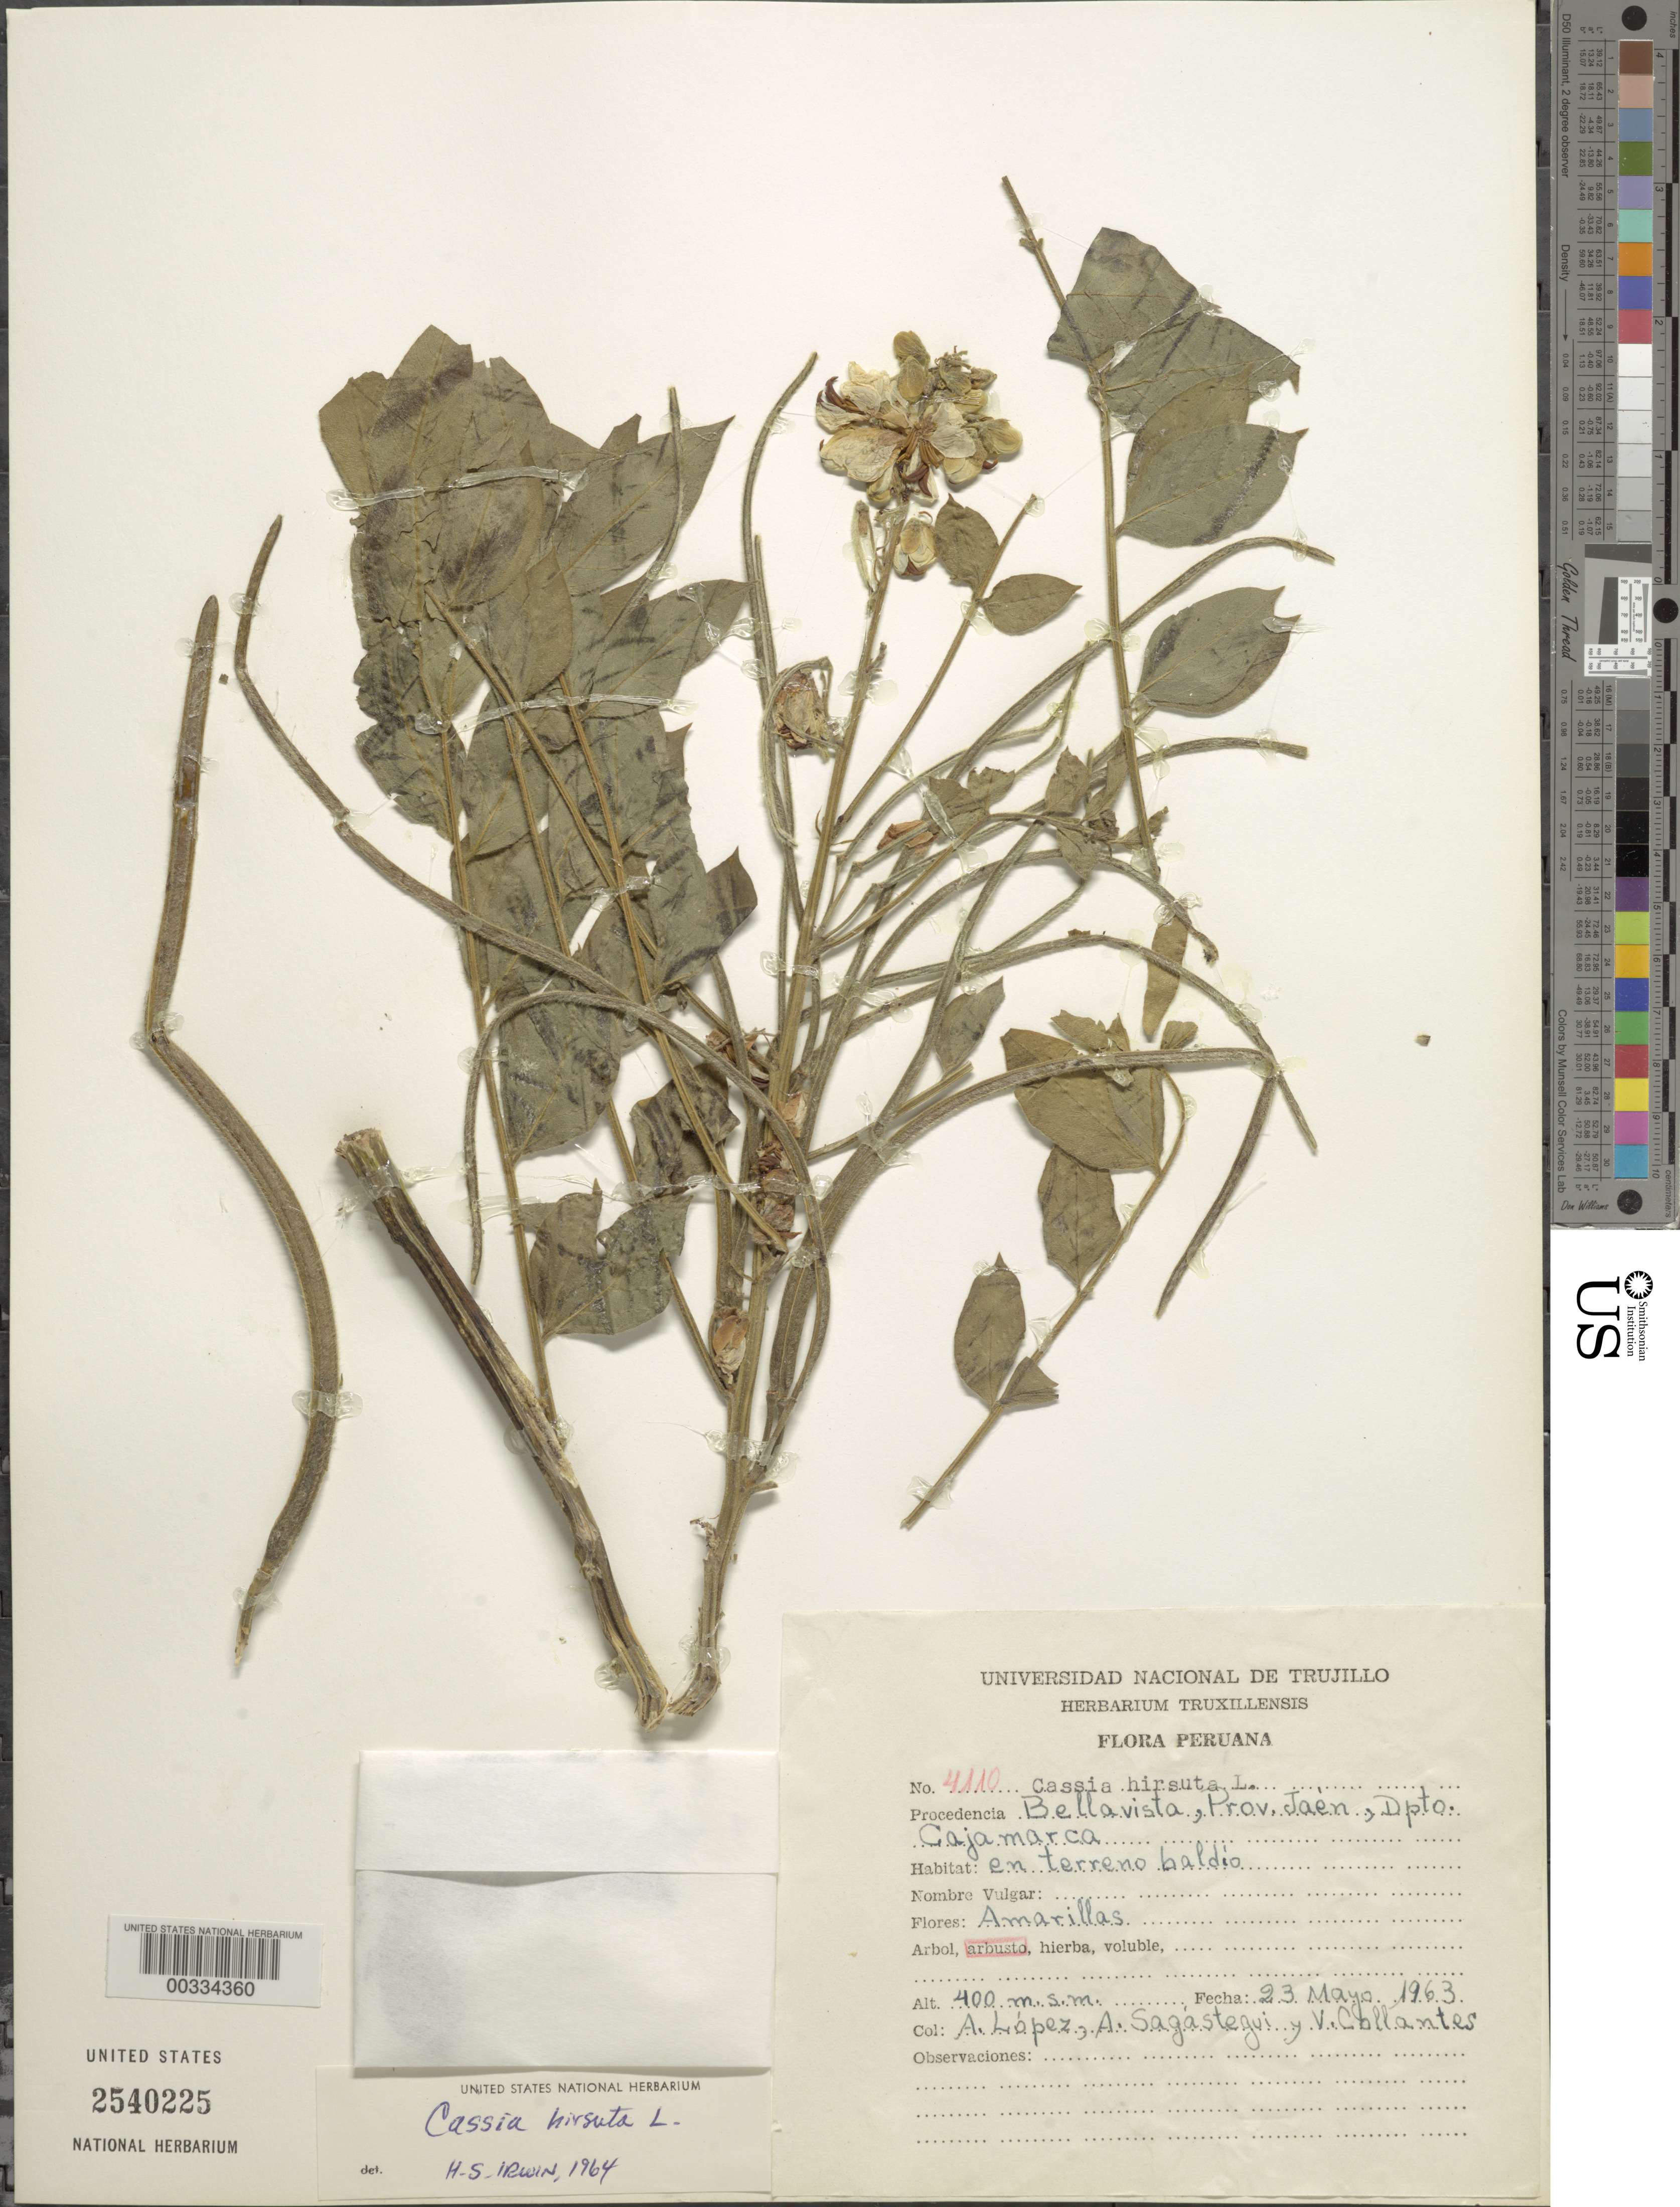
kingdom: Plantae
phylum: Tracheophyta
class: Magnoliopsida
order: Fabales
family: Fabaceae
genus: Senna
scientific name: Senna hirsuta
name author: (L.) H.S. Irwin & Barneby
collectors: A. López M., A. Sagástegui A. & V. Collantes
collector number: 4110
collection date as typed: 23 May 1963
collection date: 1963-05-23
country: Peru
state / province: Cajamarca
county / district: Jaén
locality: Bellavista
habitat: Idle land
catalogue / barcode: US 2540225